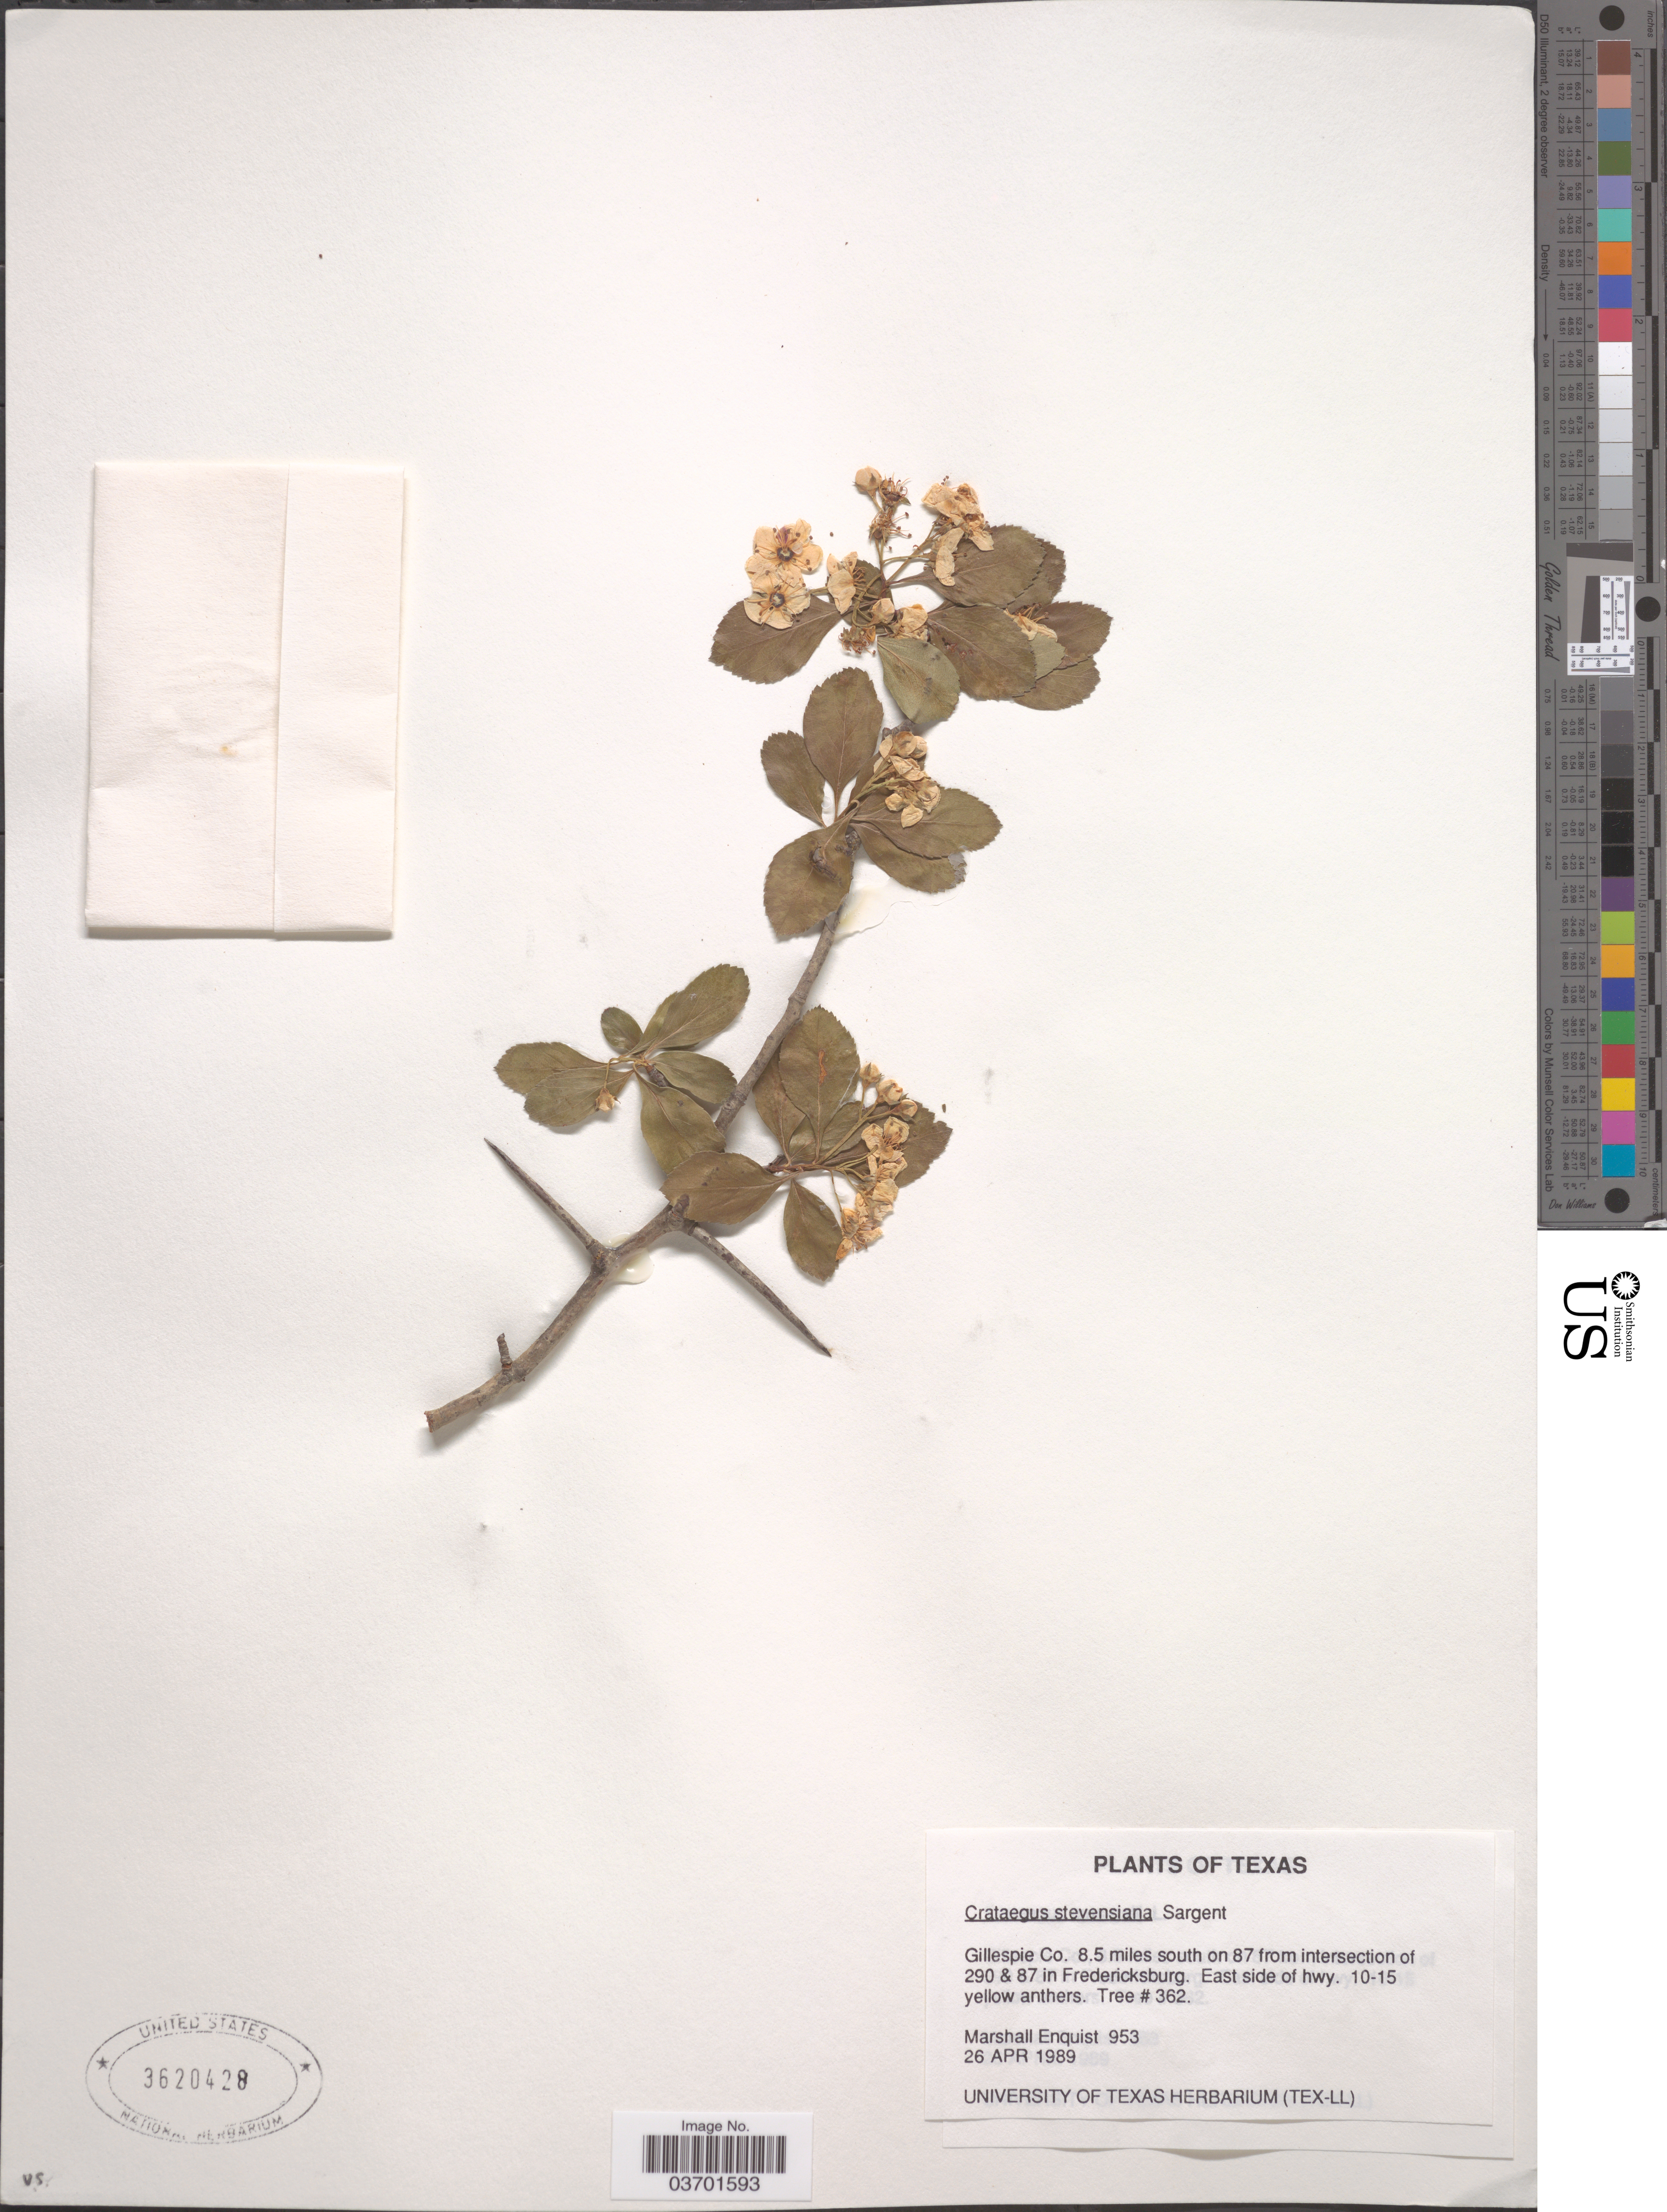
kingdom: Plantae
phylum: Tracheophyta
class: Magnoliopsida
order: Rosales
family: Rosaceae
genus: Crataegus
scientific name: Crataegus reverchonii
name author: Sarg.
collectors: M. Enquist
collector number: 953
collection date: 1989-04-26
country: United States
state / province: Texas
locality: Gillespie Co. 8.5 miles south on 87 from intersection of 290 & 87 in Fredericksburg. East side of hwy.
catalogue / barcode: US 3620428